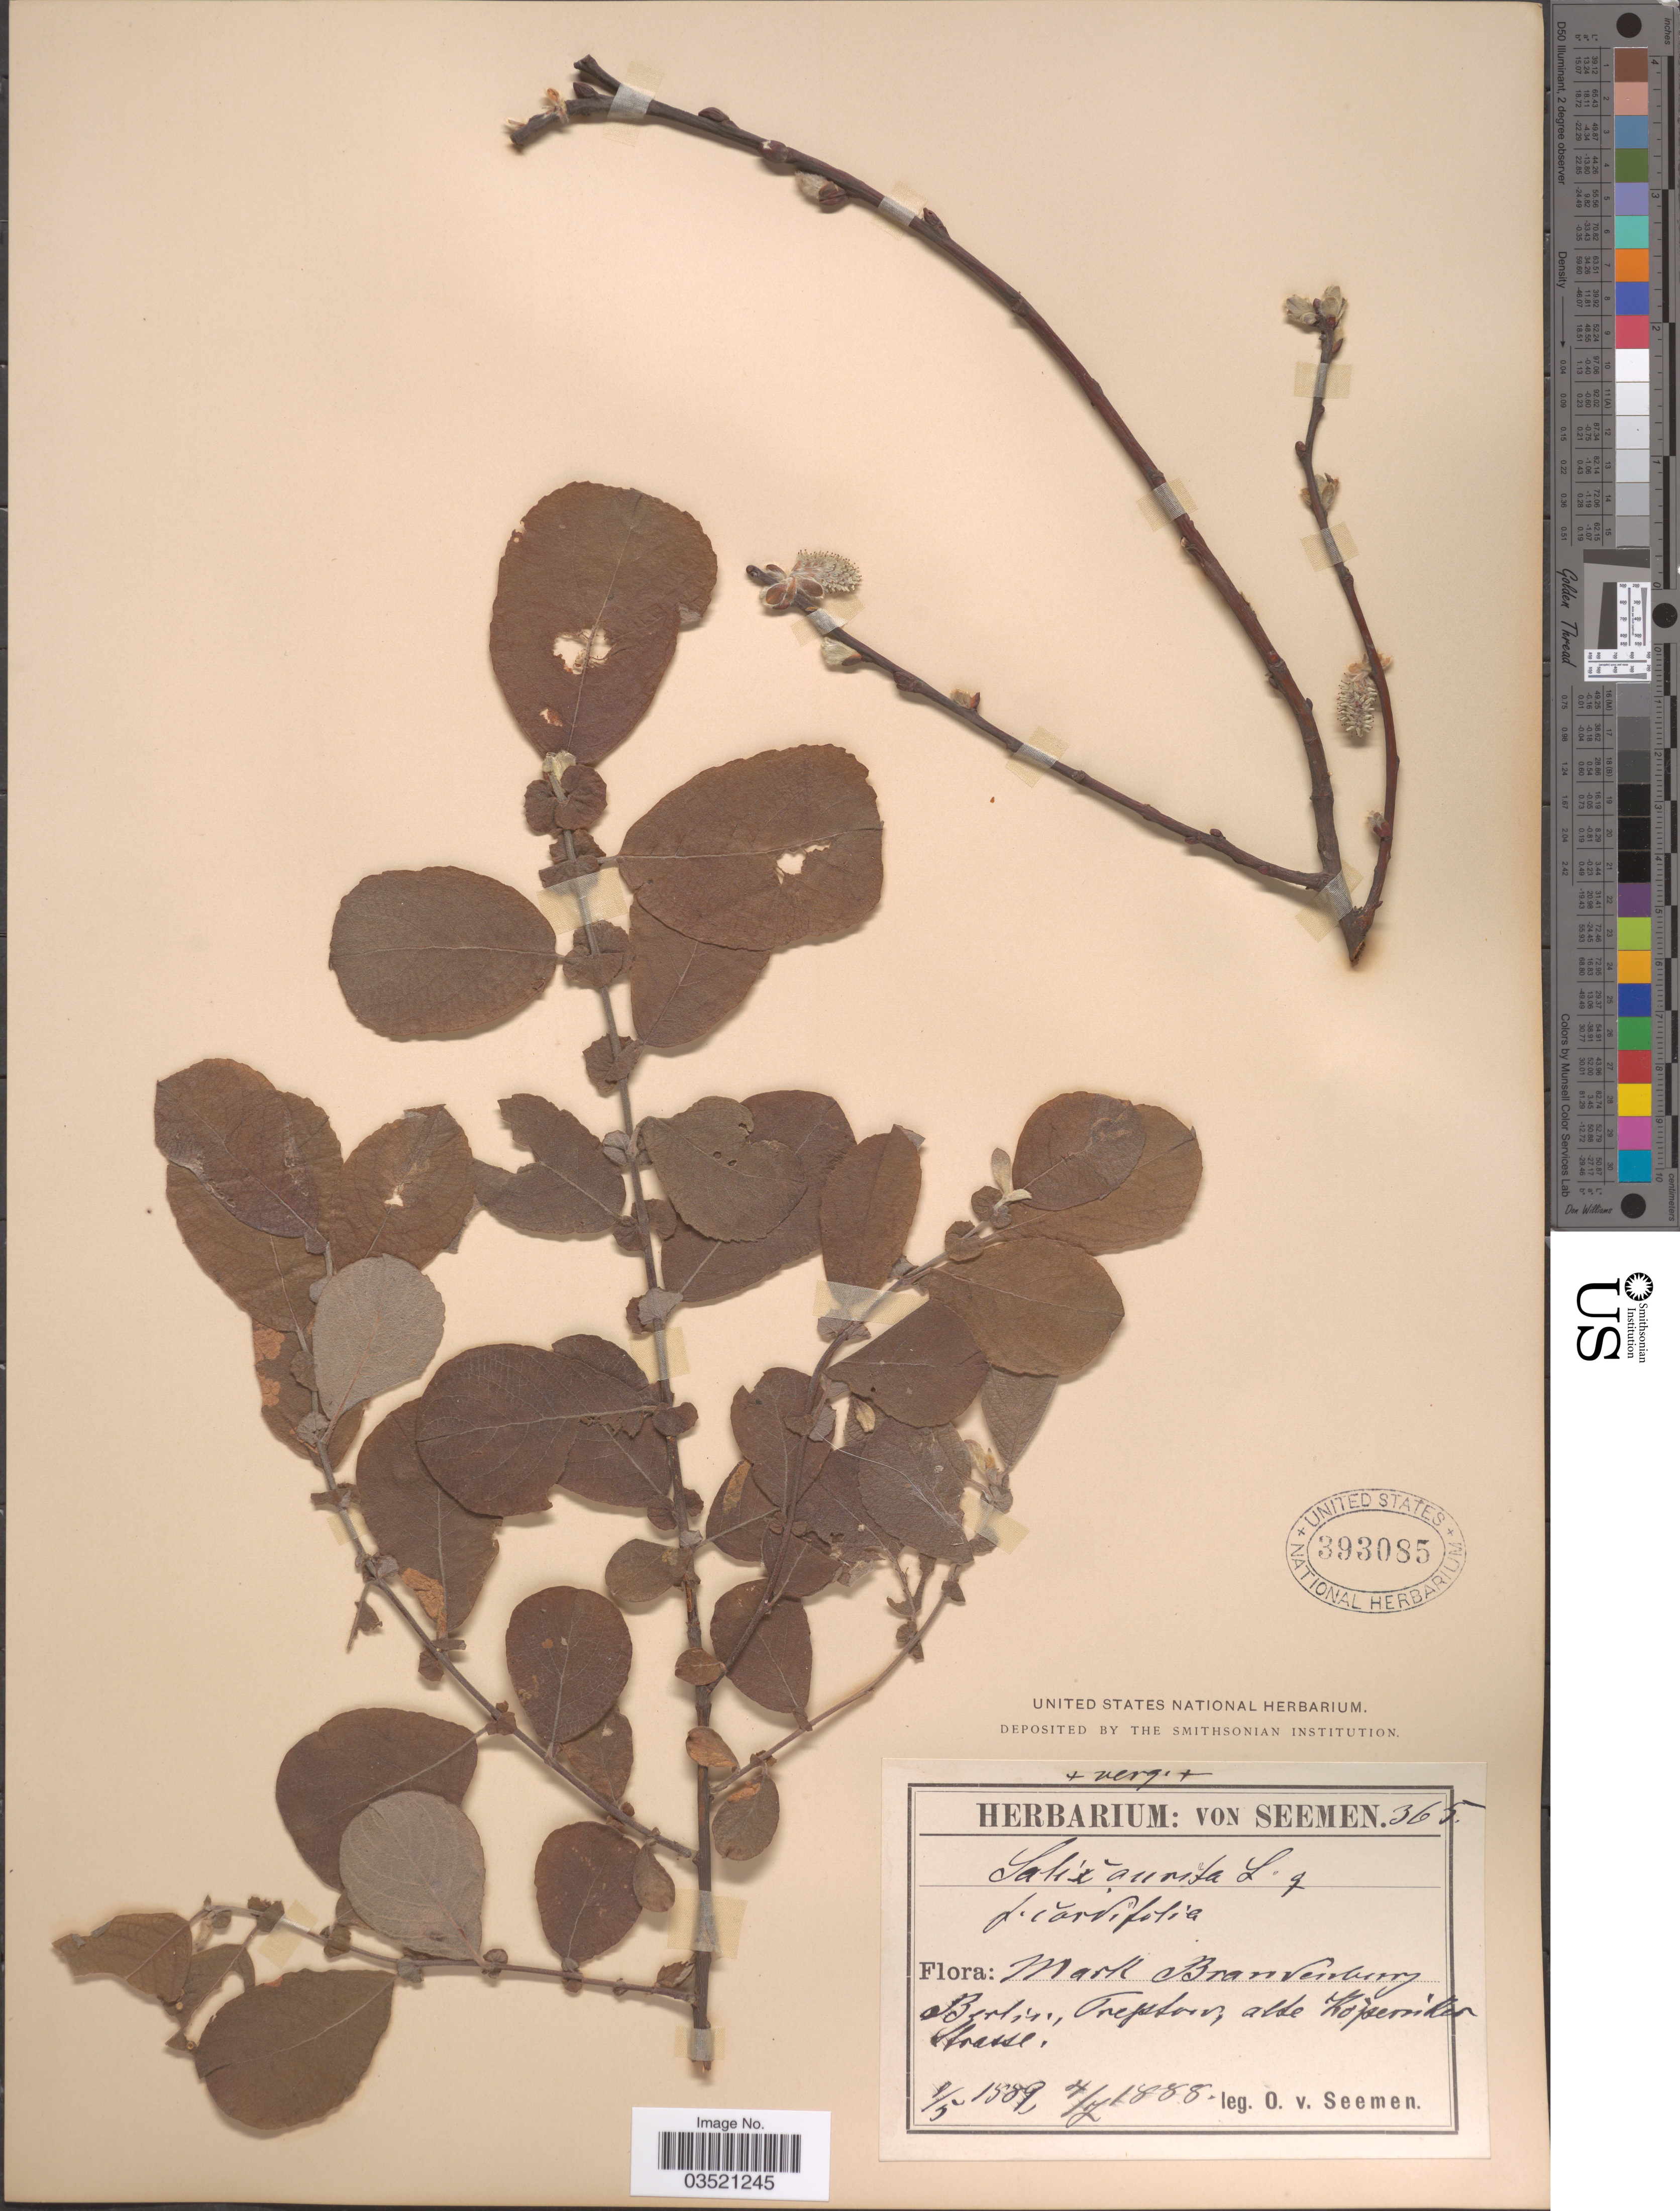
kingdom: Plantae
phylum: Tracheophyta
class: Magnoliopsida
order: Malpighiales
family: Salicaceae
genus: Salix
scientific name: Salix aurita f. cordifolia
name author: Wimm.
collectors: K. O. von Seemen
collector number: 365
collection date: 1888-07-04/1889-05-09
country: Germany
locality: Mark Brandenburg, Berlin, Treptow, alte Kopeniker Strasse.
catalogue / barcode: US 393085